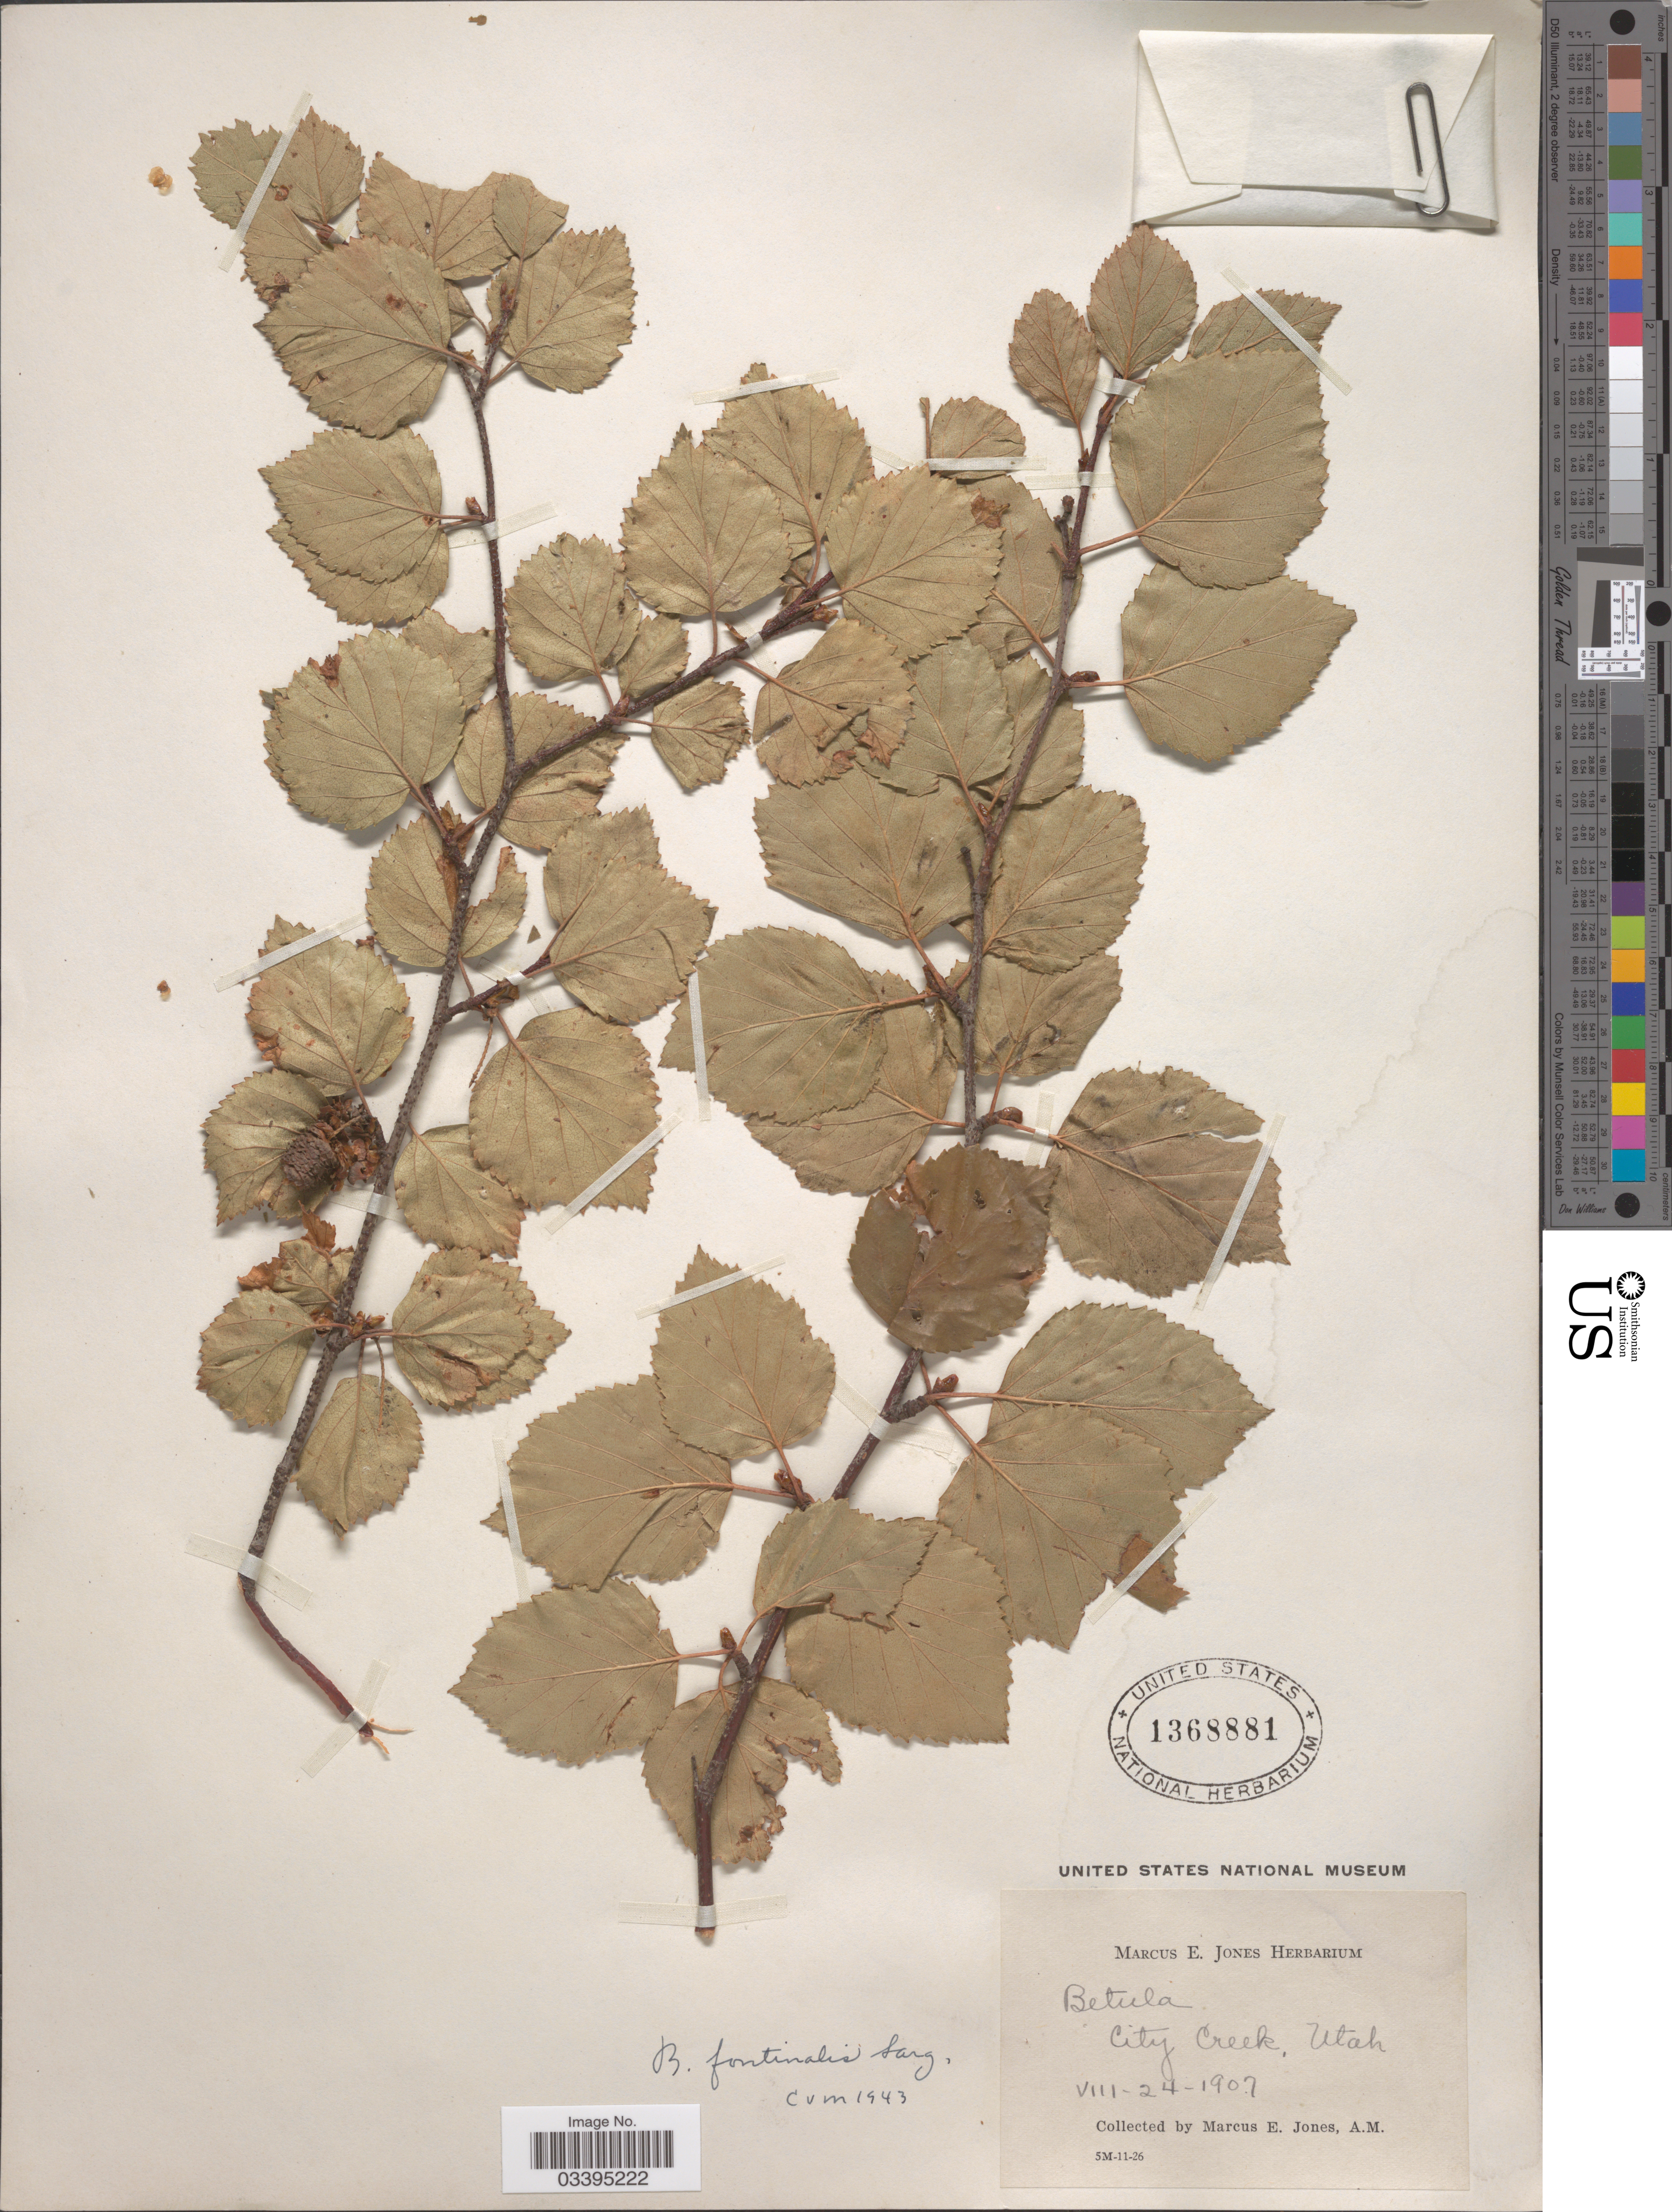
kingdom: Plantae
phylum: Tracheophyta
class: Magnoliopsida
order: Fagales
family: Betulaceae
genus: Betula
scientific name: Betula fontinalis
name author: Sarg.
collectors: M. E. Jones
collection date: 1907-08-24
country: United States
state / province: Utah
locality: City Creek.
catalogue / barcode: US 1368881